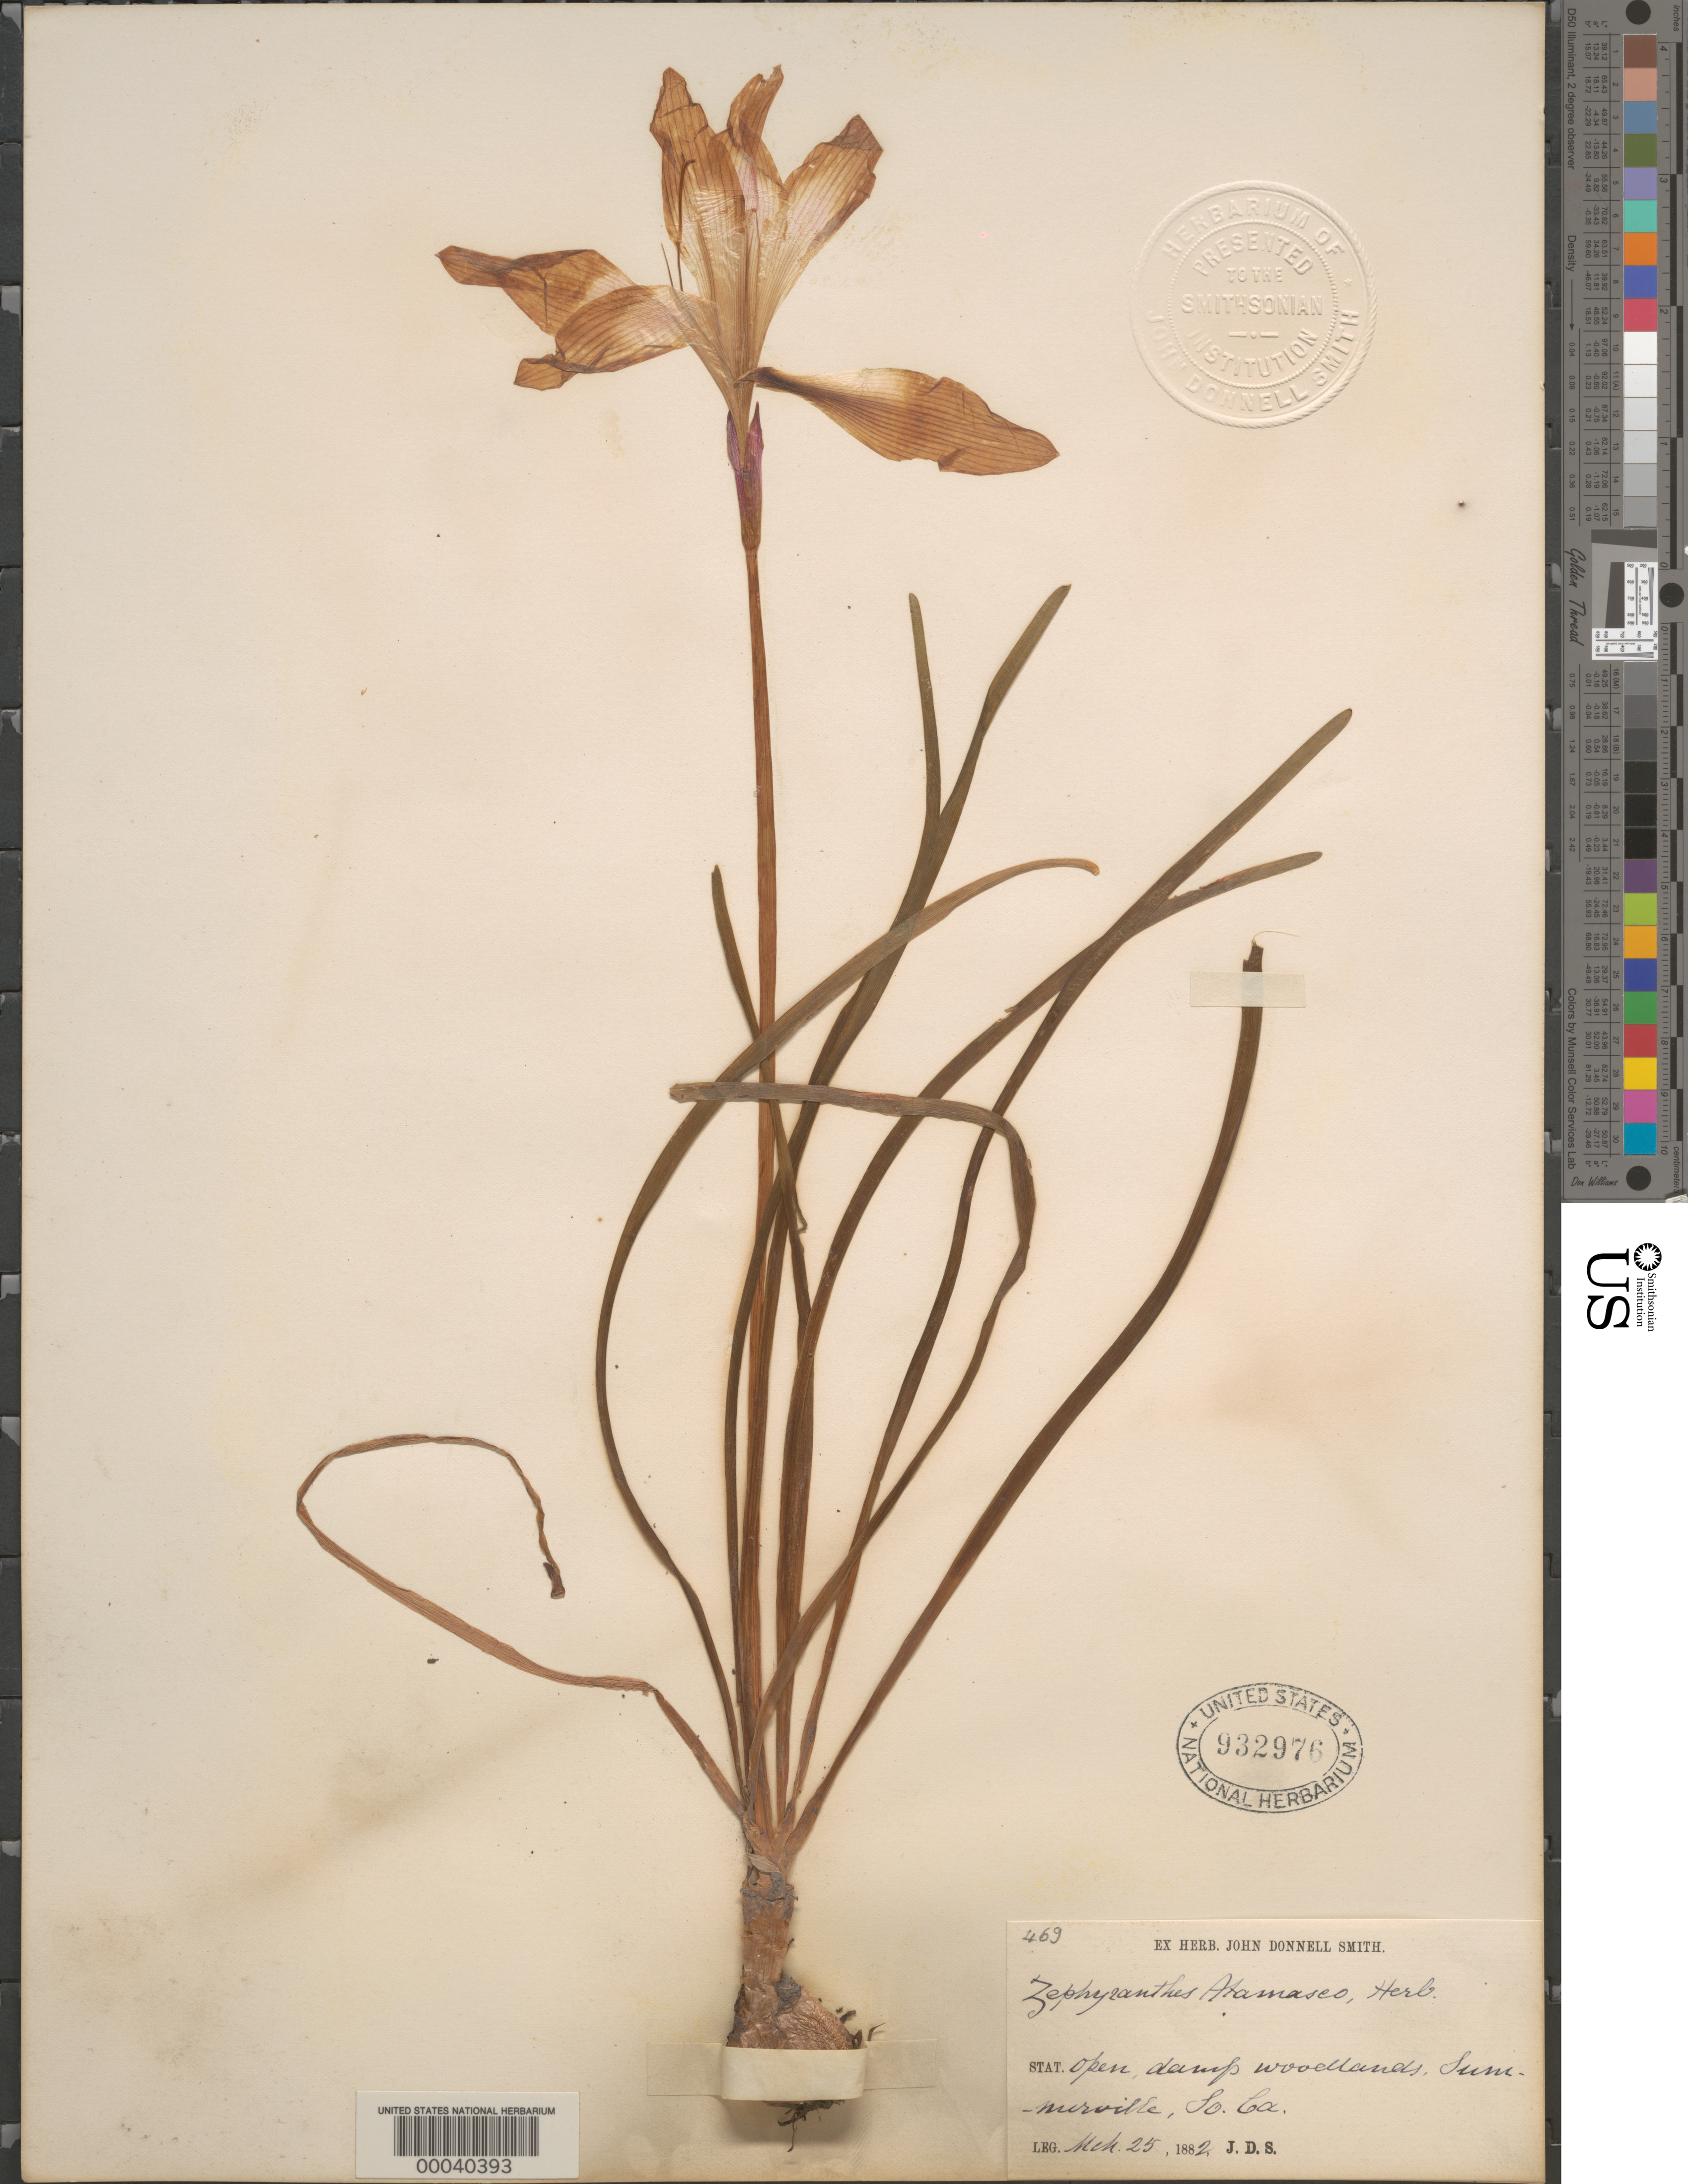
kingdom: Plantae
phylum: Tracheophyta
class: Liliopsida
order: Asparagales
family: Amaryllidaceae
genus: Zephyranthes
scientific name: Zephyranthes atamasco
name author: (L.) Herb.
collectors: J. Donnell Smith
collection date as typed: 25 Mar 1882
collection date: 1882-03-25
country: United States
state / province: Georgia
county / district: Chattooga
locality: Summerville. [state recorded originally as south carolina.]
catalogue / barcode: US 932976